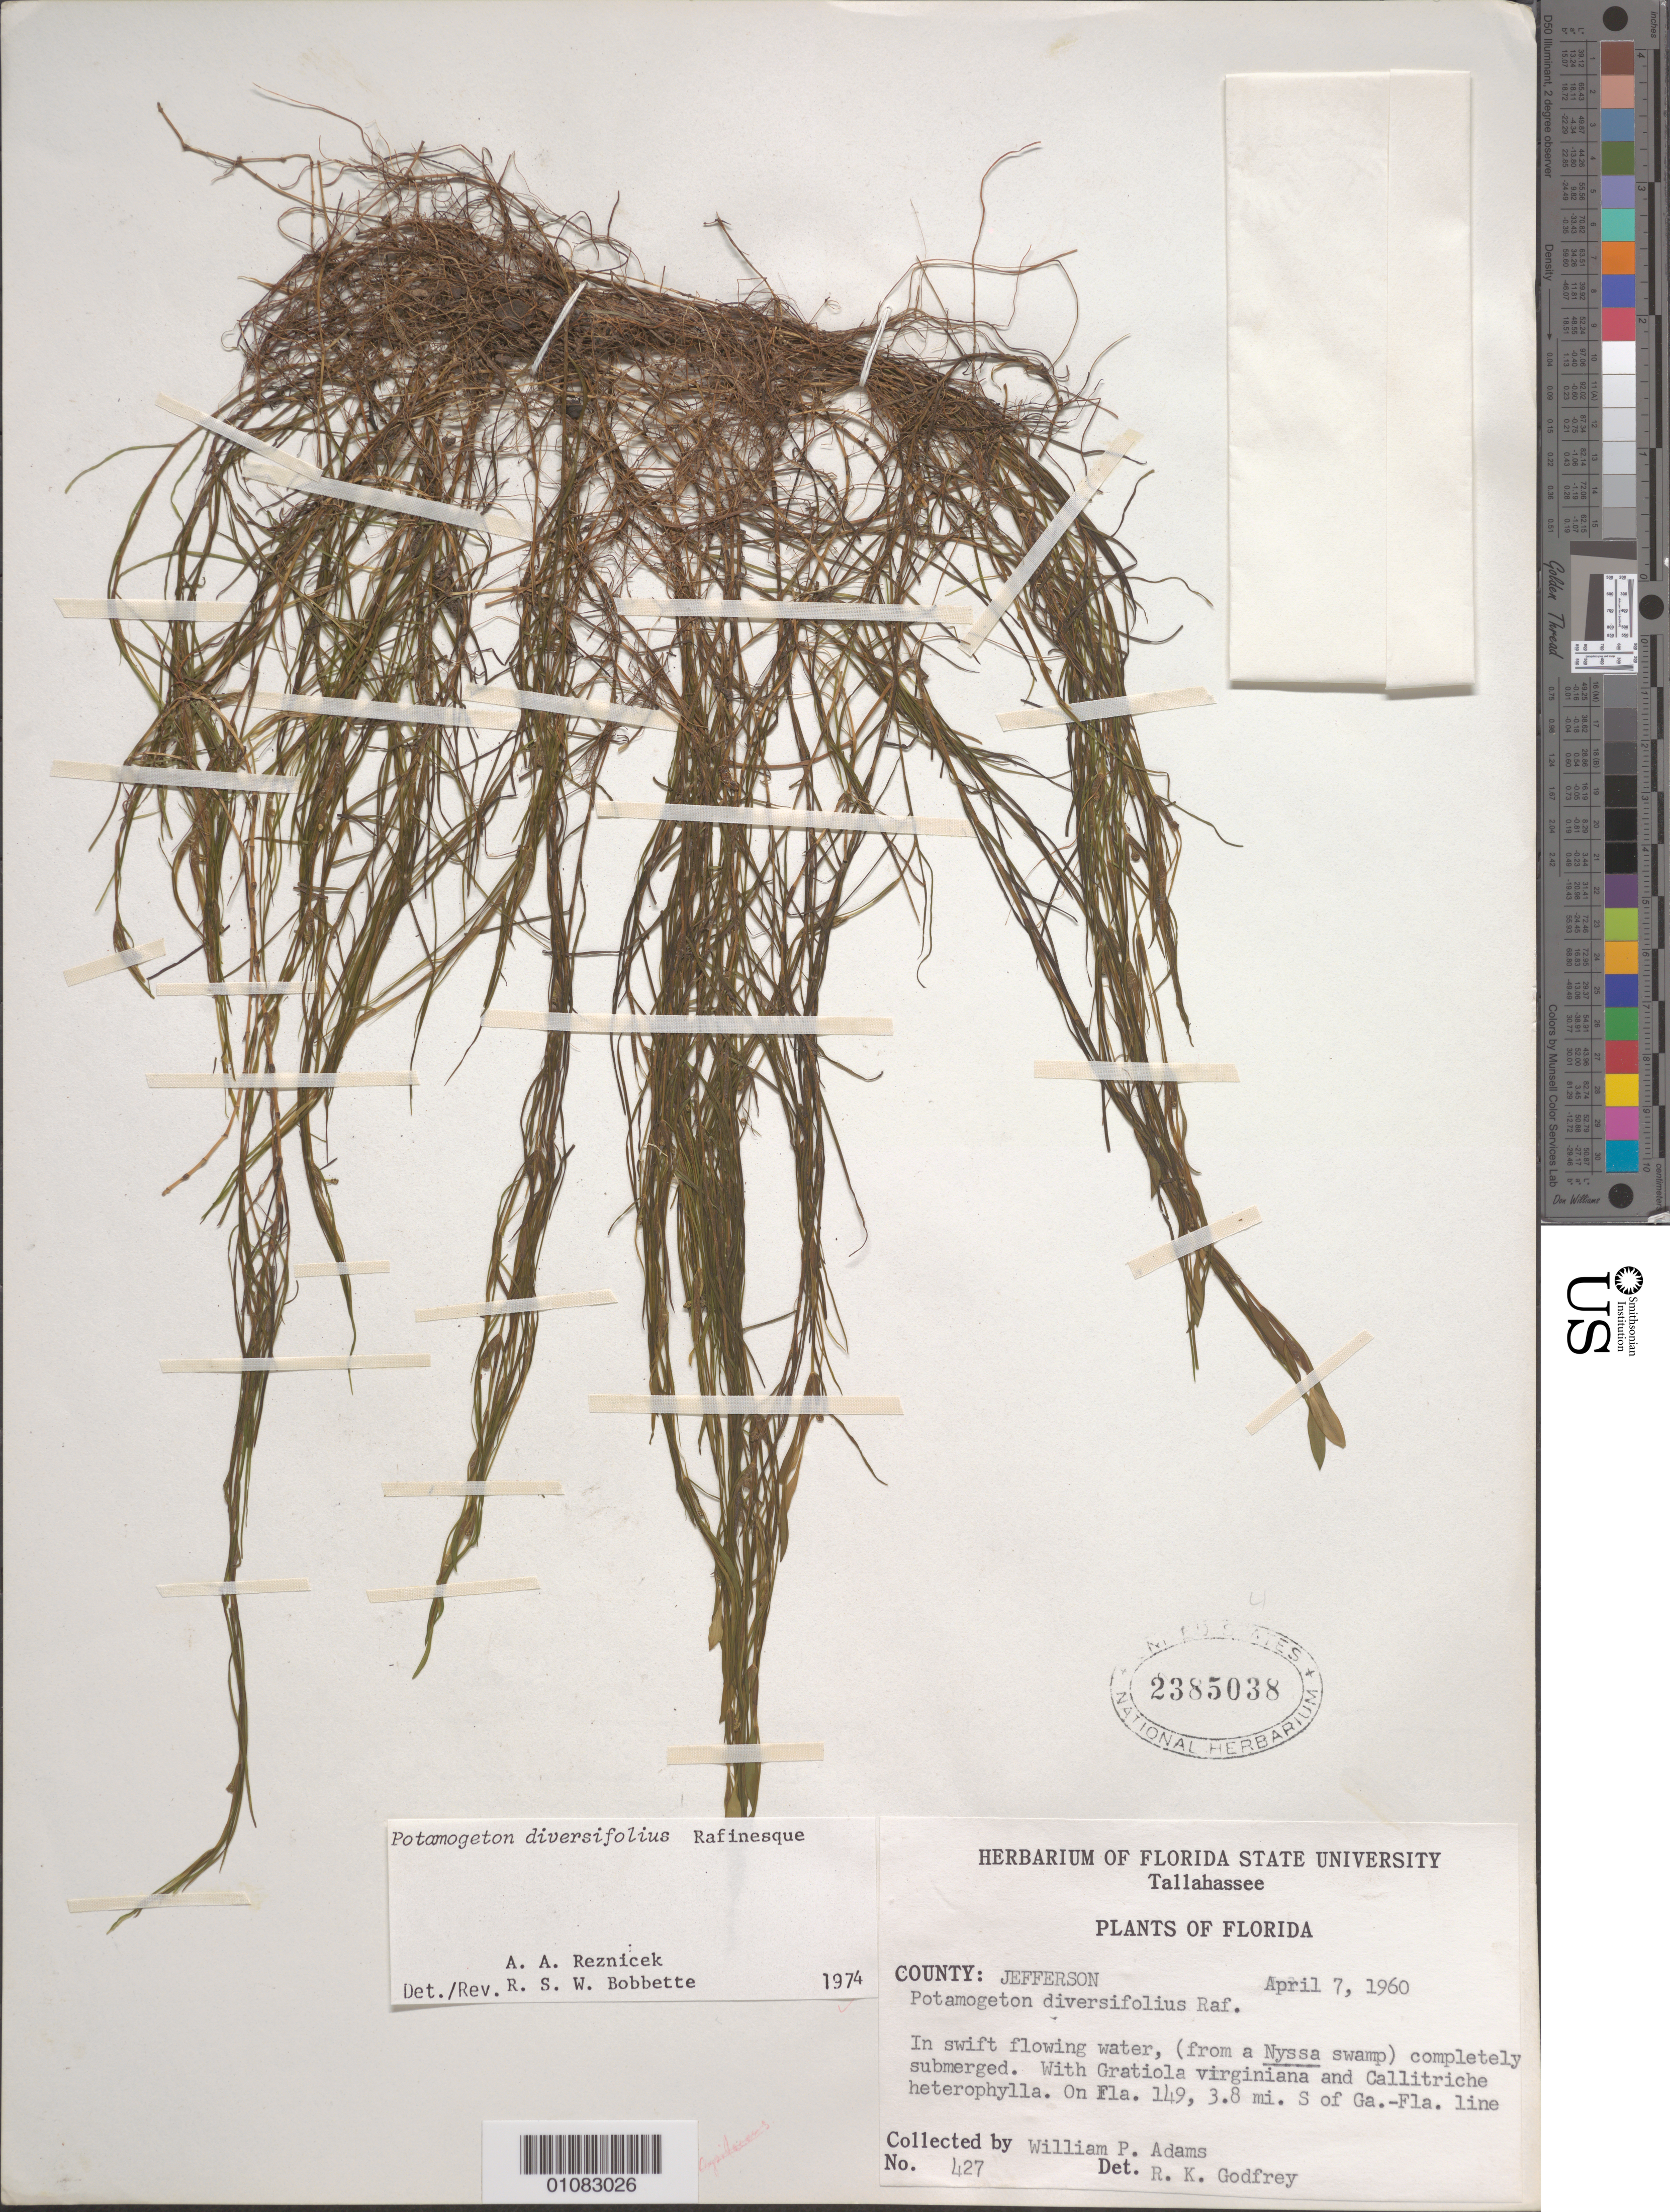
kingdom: Plantae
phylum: Tracheophyta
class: Liliopsida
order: Alismatales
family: Potamogetonaceae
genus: Potamogeton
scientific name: Potamogeton diversifolius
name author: Raf.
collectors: W. P. Adams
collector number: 427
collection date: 1960-04-07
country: United States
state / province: Florida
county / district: Jefferson County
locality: on Fla. 149, 3.8 mi. S of Ga.- Fla. line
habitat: In swift flowing water, (from a Nyssa swamp).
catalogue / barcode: US 2385038